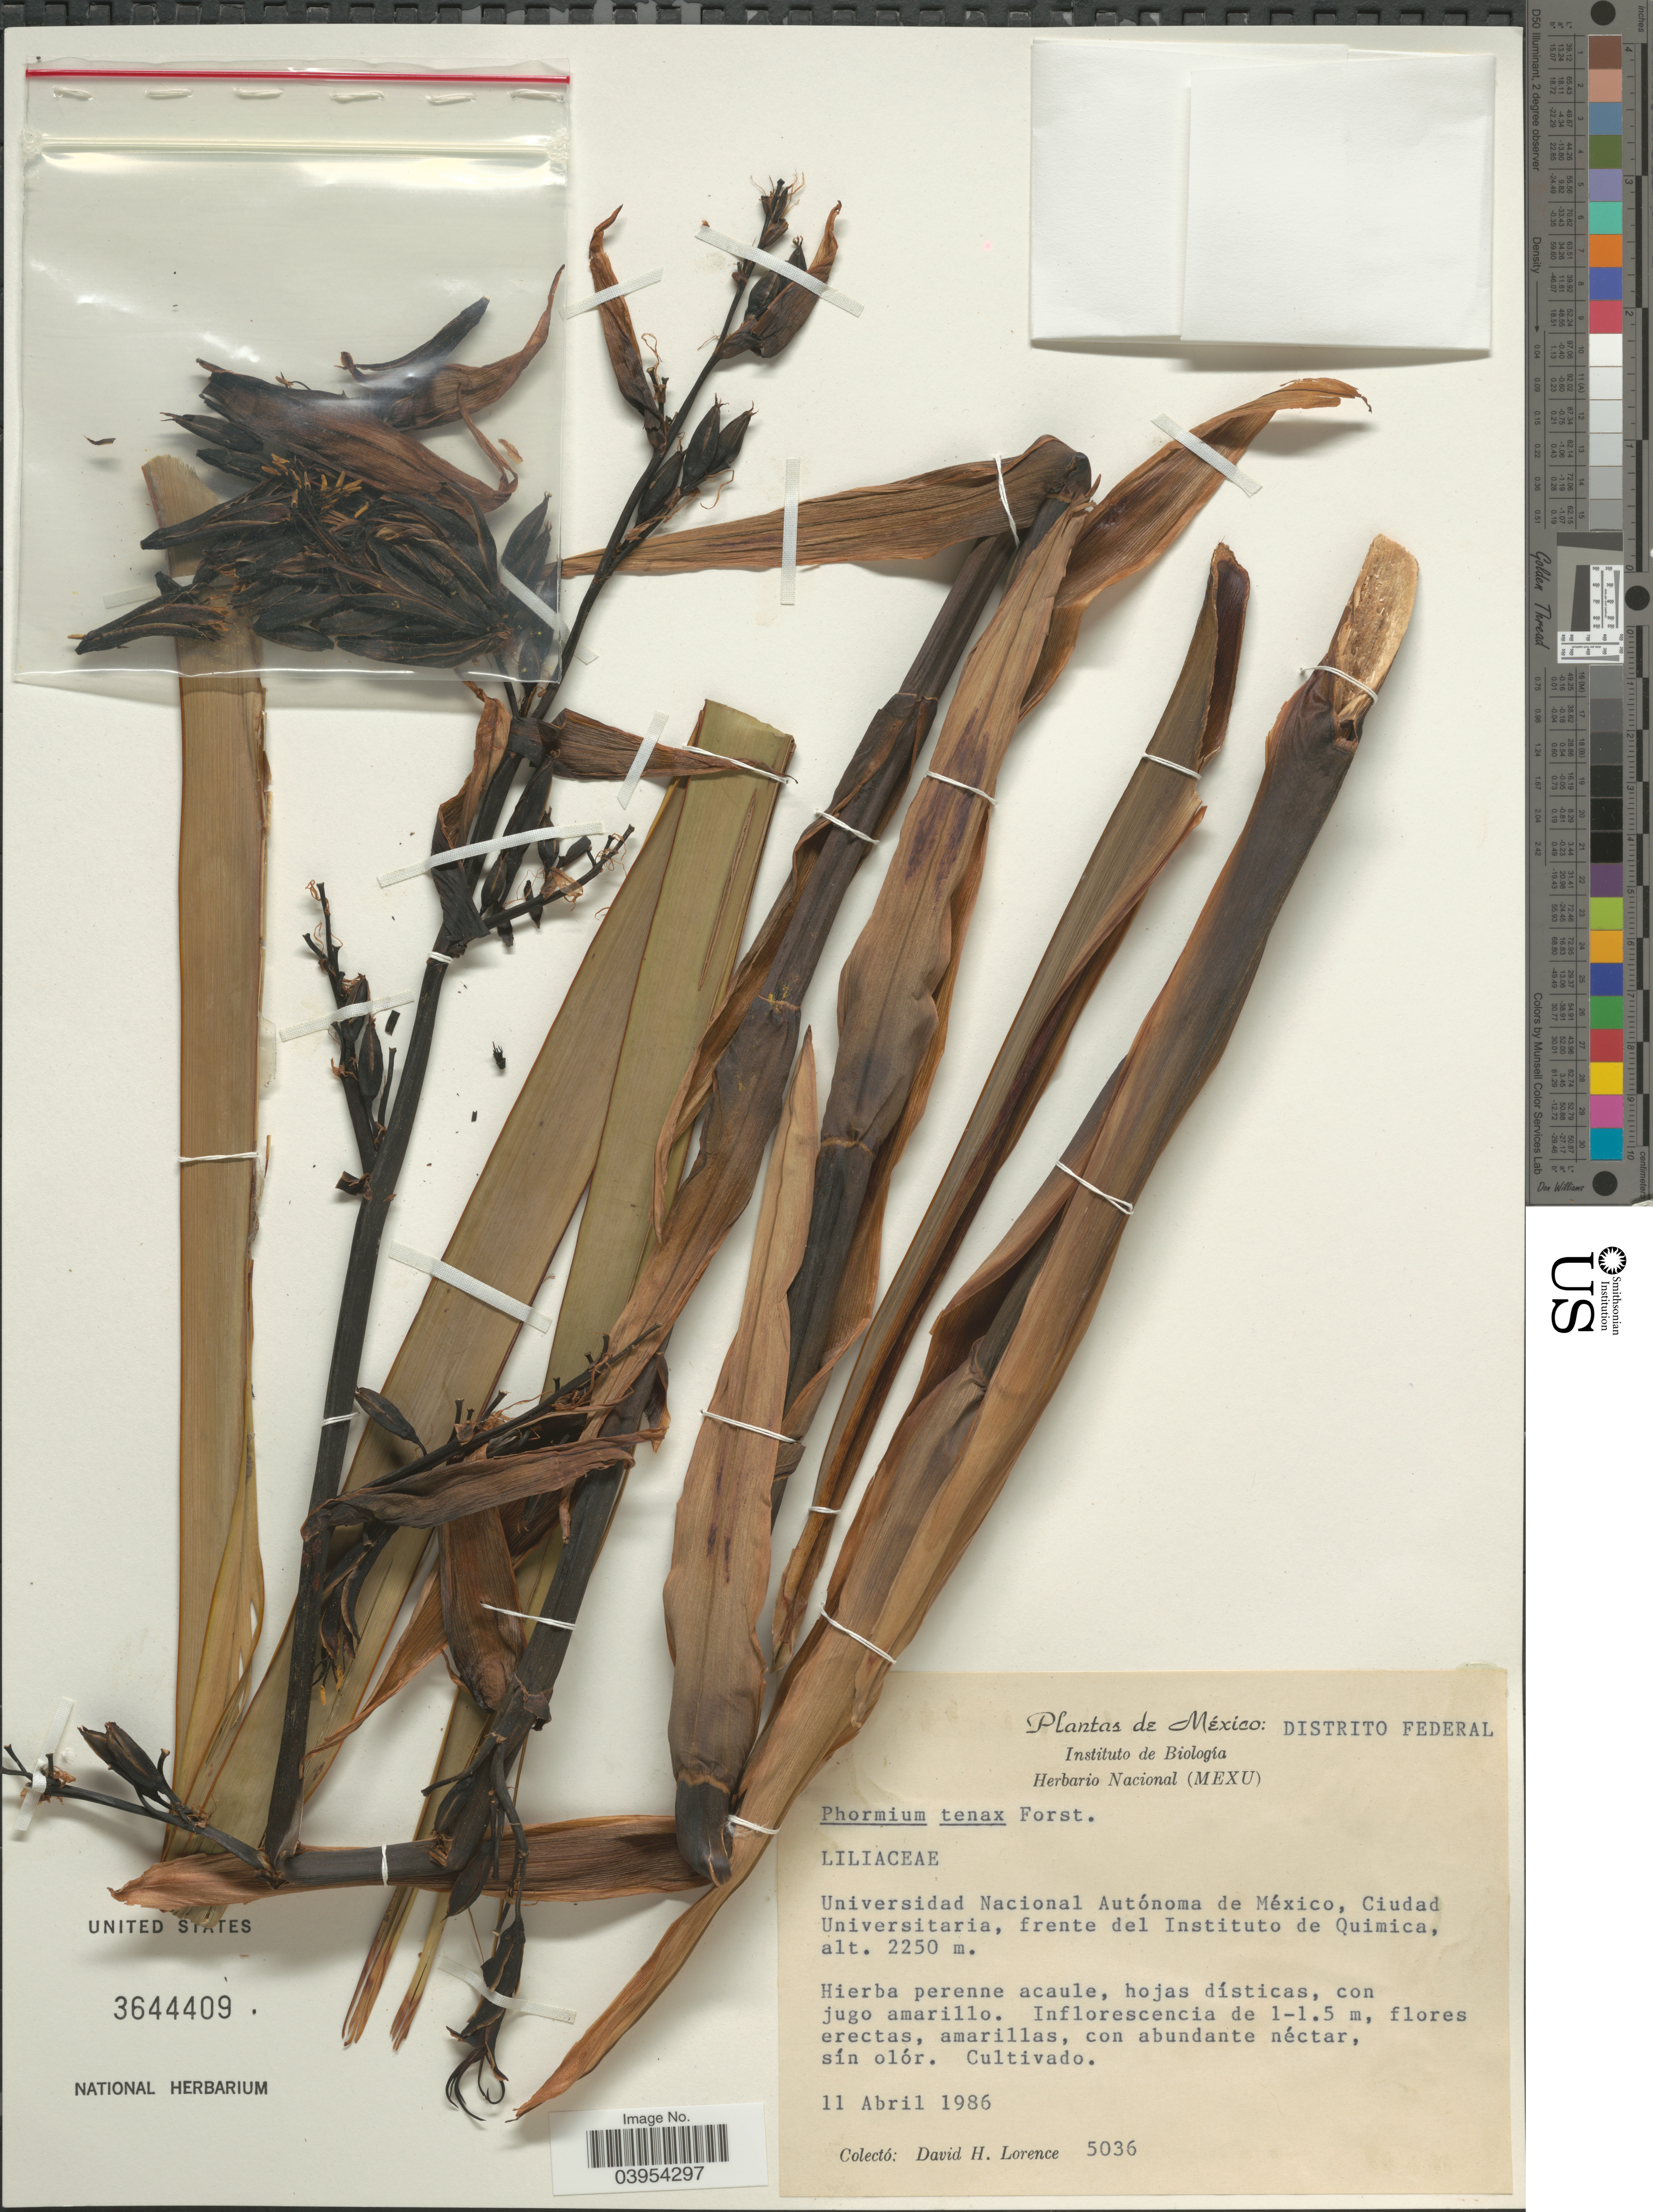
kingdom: Plantae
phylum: Tracheophyta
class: Liliopsida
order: Asparagales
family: Asphodelaceae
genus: Phormium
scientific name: Phormium tenax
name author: J.R. Forst. & G. Forst.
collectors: D. Lorence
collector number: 5036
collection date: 1986-04-11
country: Mexico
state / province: Distrito Federal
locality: Universidad Nacional Autónoma de México, Ciudad Universitaria, frente del Instituto de Quimica.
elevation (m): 2250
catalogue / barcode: US 3644409